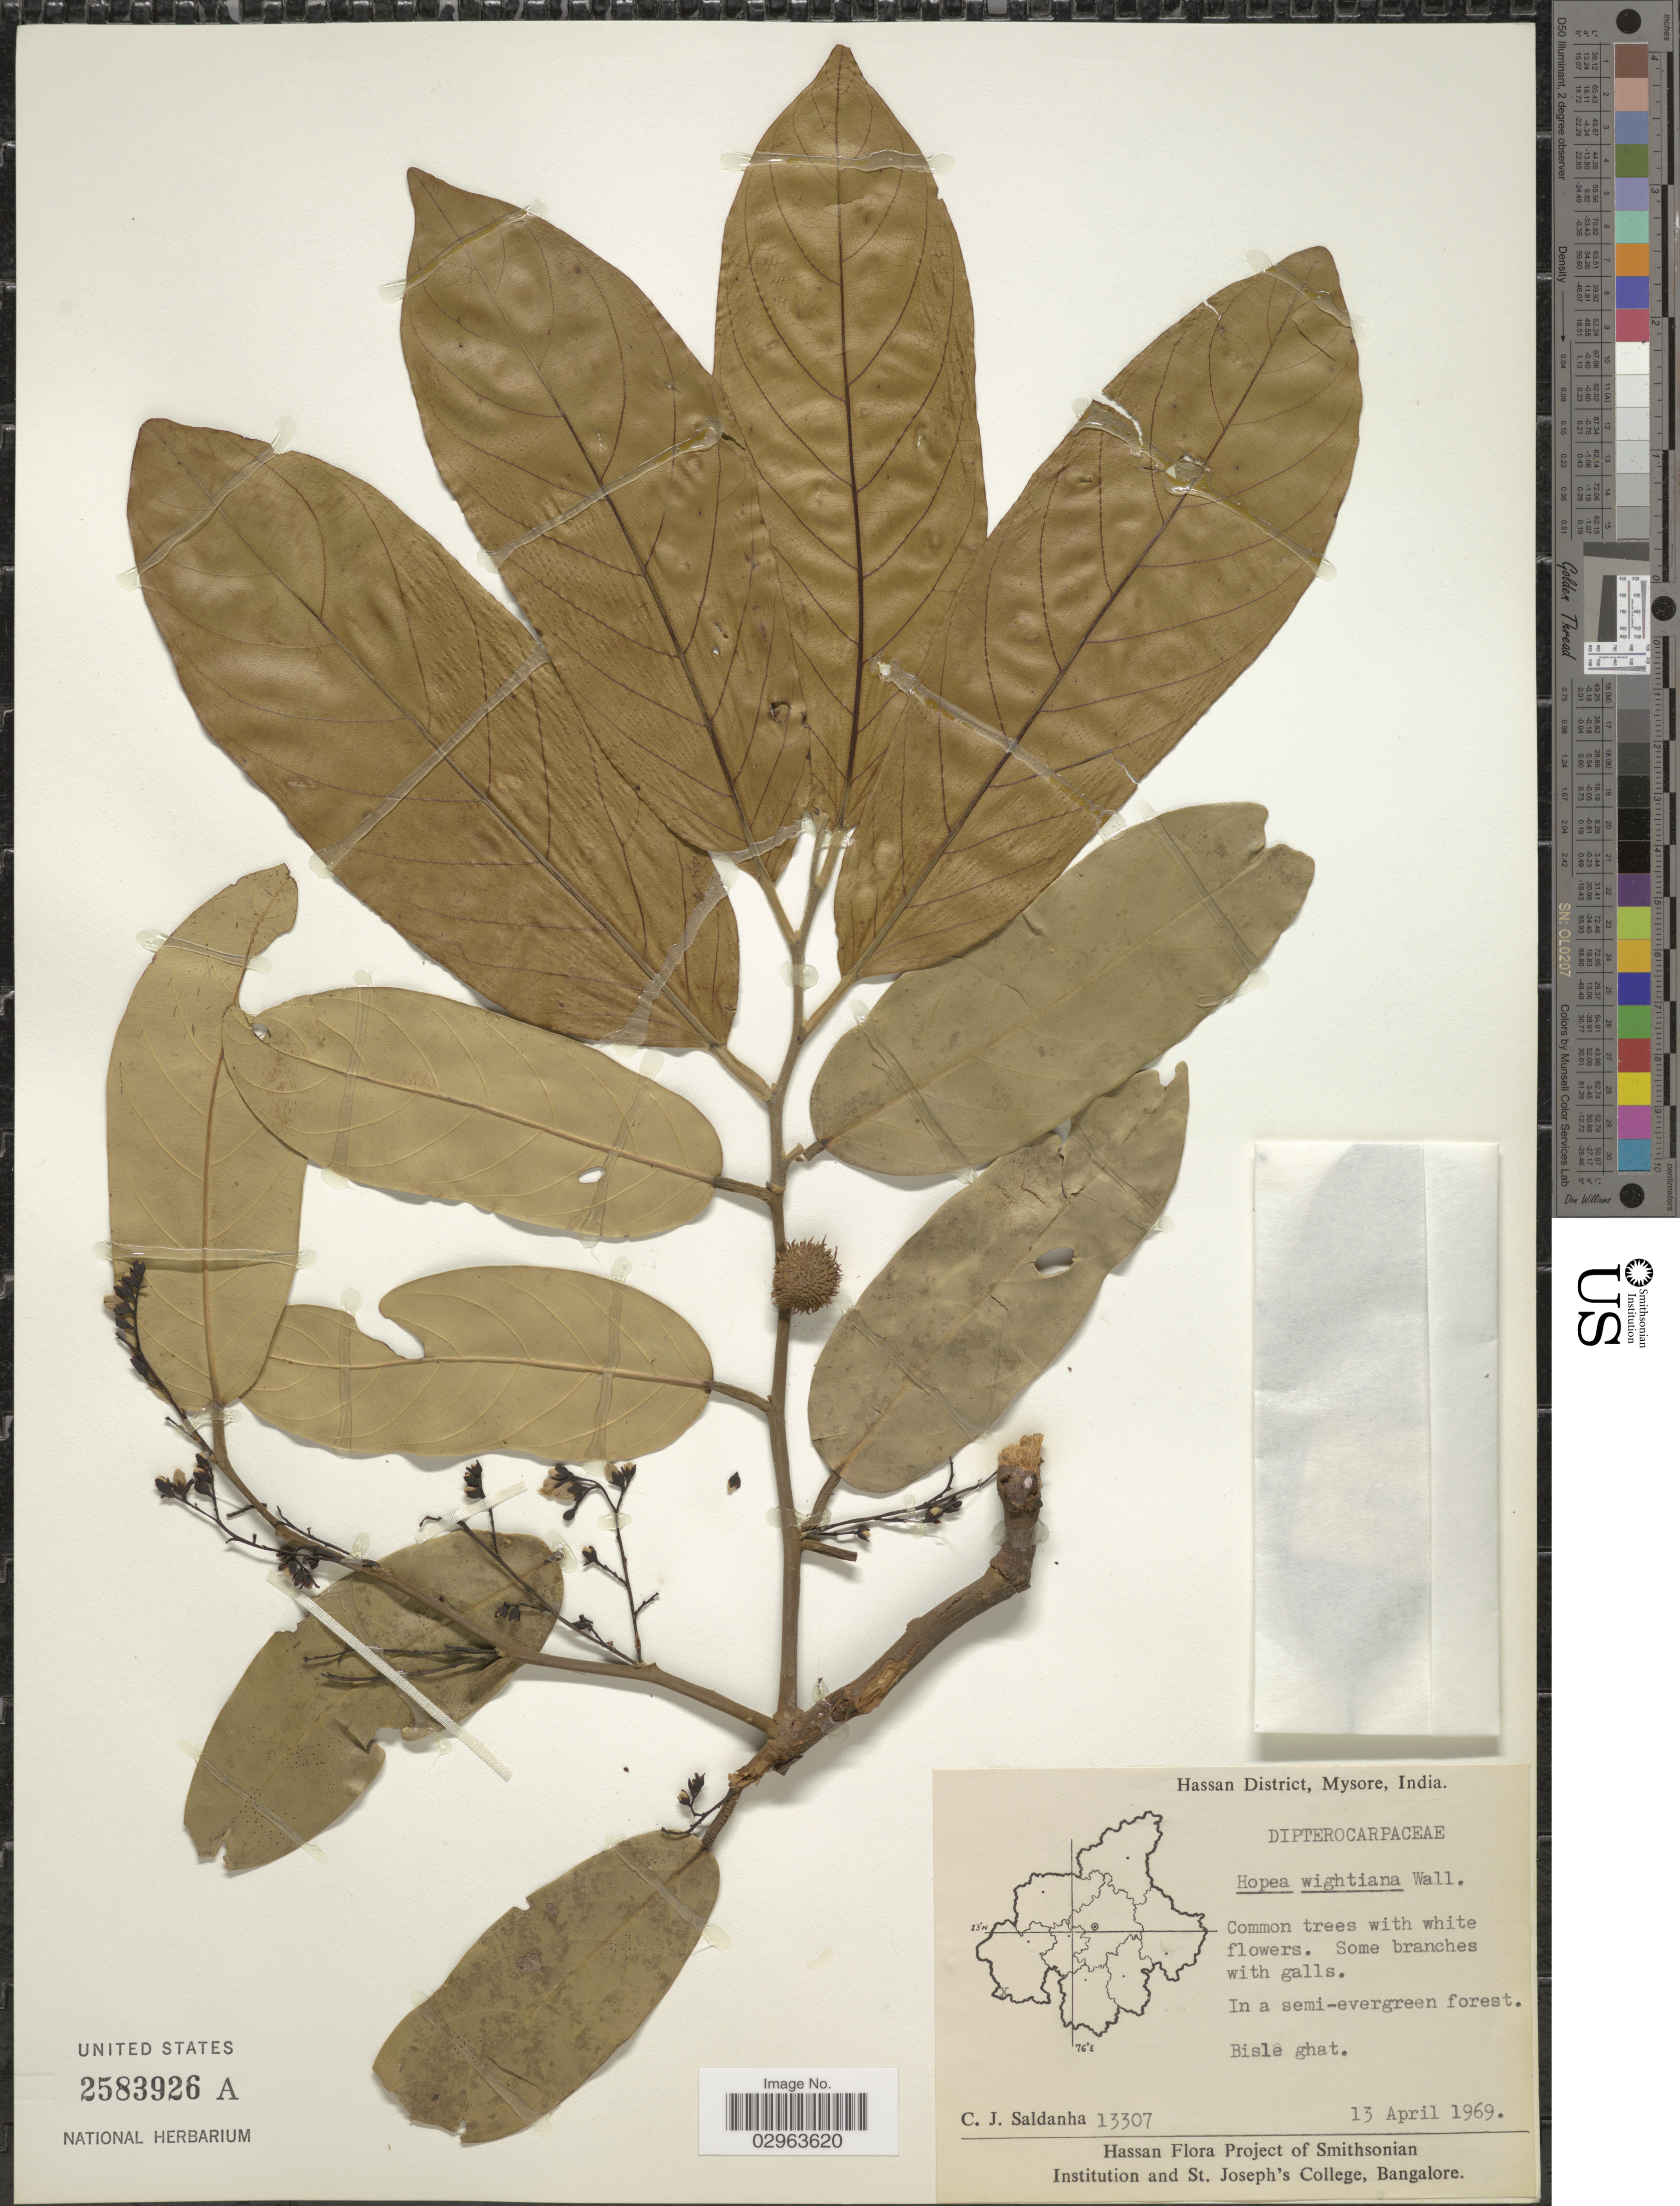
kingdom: Plantae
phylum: Tracheophyta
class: Magnoliopsida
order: Malvales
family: Dipterocarpaceae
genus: Hopea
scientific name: Hopea wightiana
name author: Miq. ex Dyer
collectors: C. J. Saldanha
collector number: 13307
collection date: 1969-04-13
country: India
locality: Hassan District, Mysore. Bisle ghat.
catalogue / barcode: US 2583926A